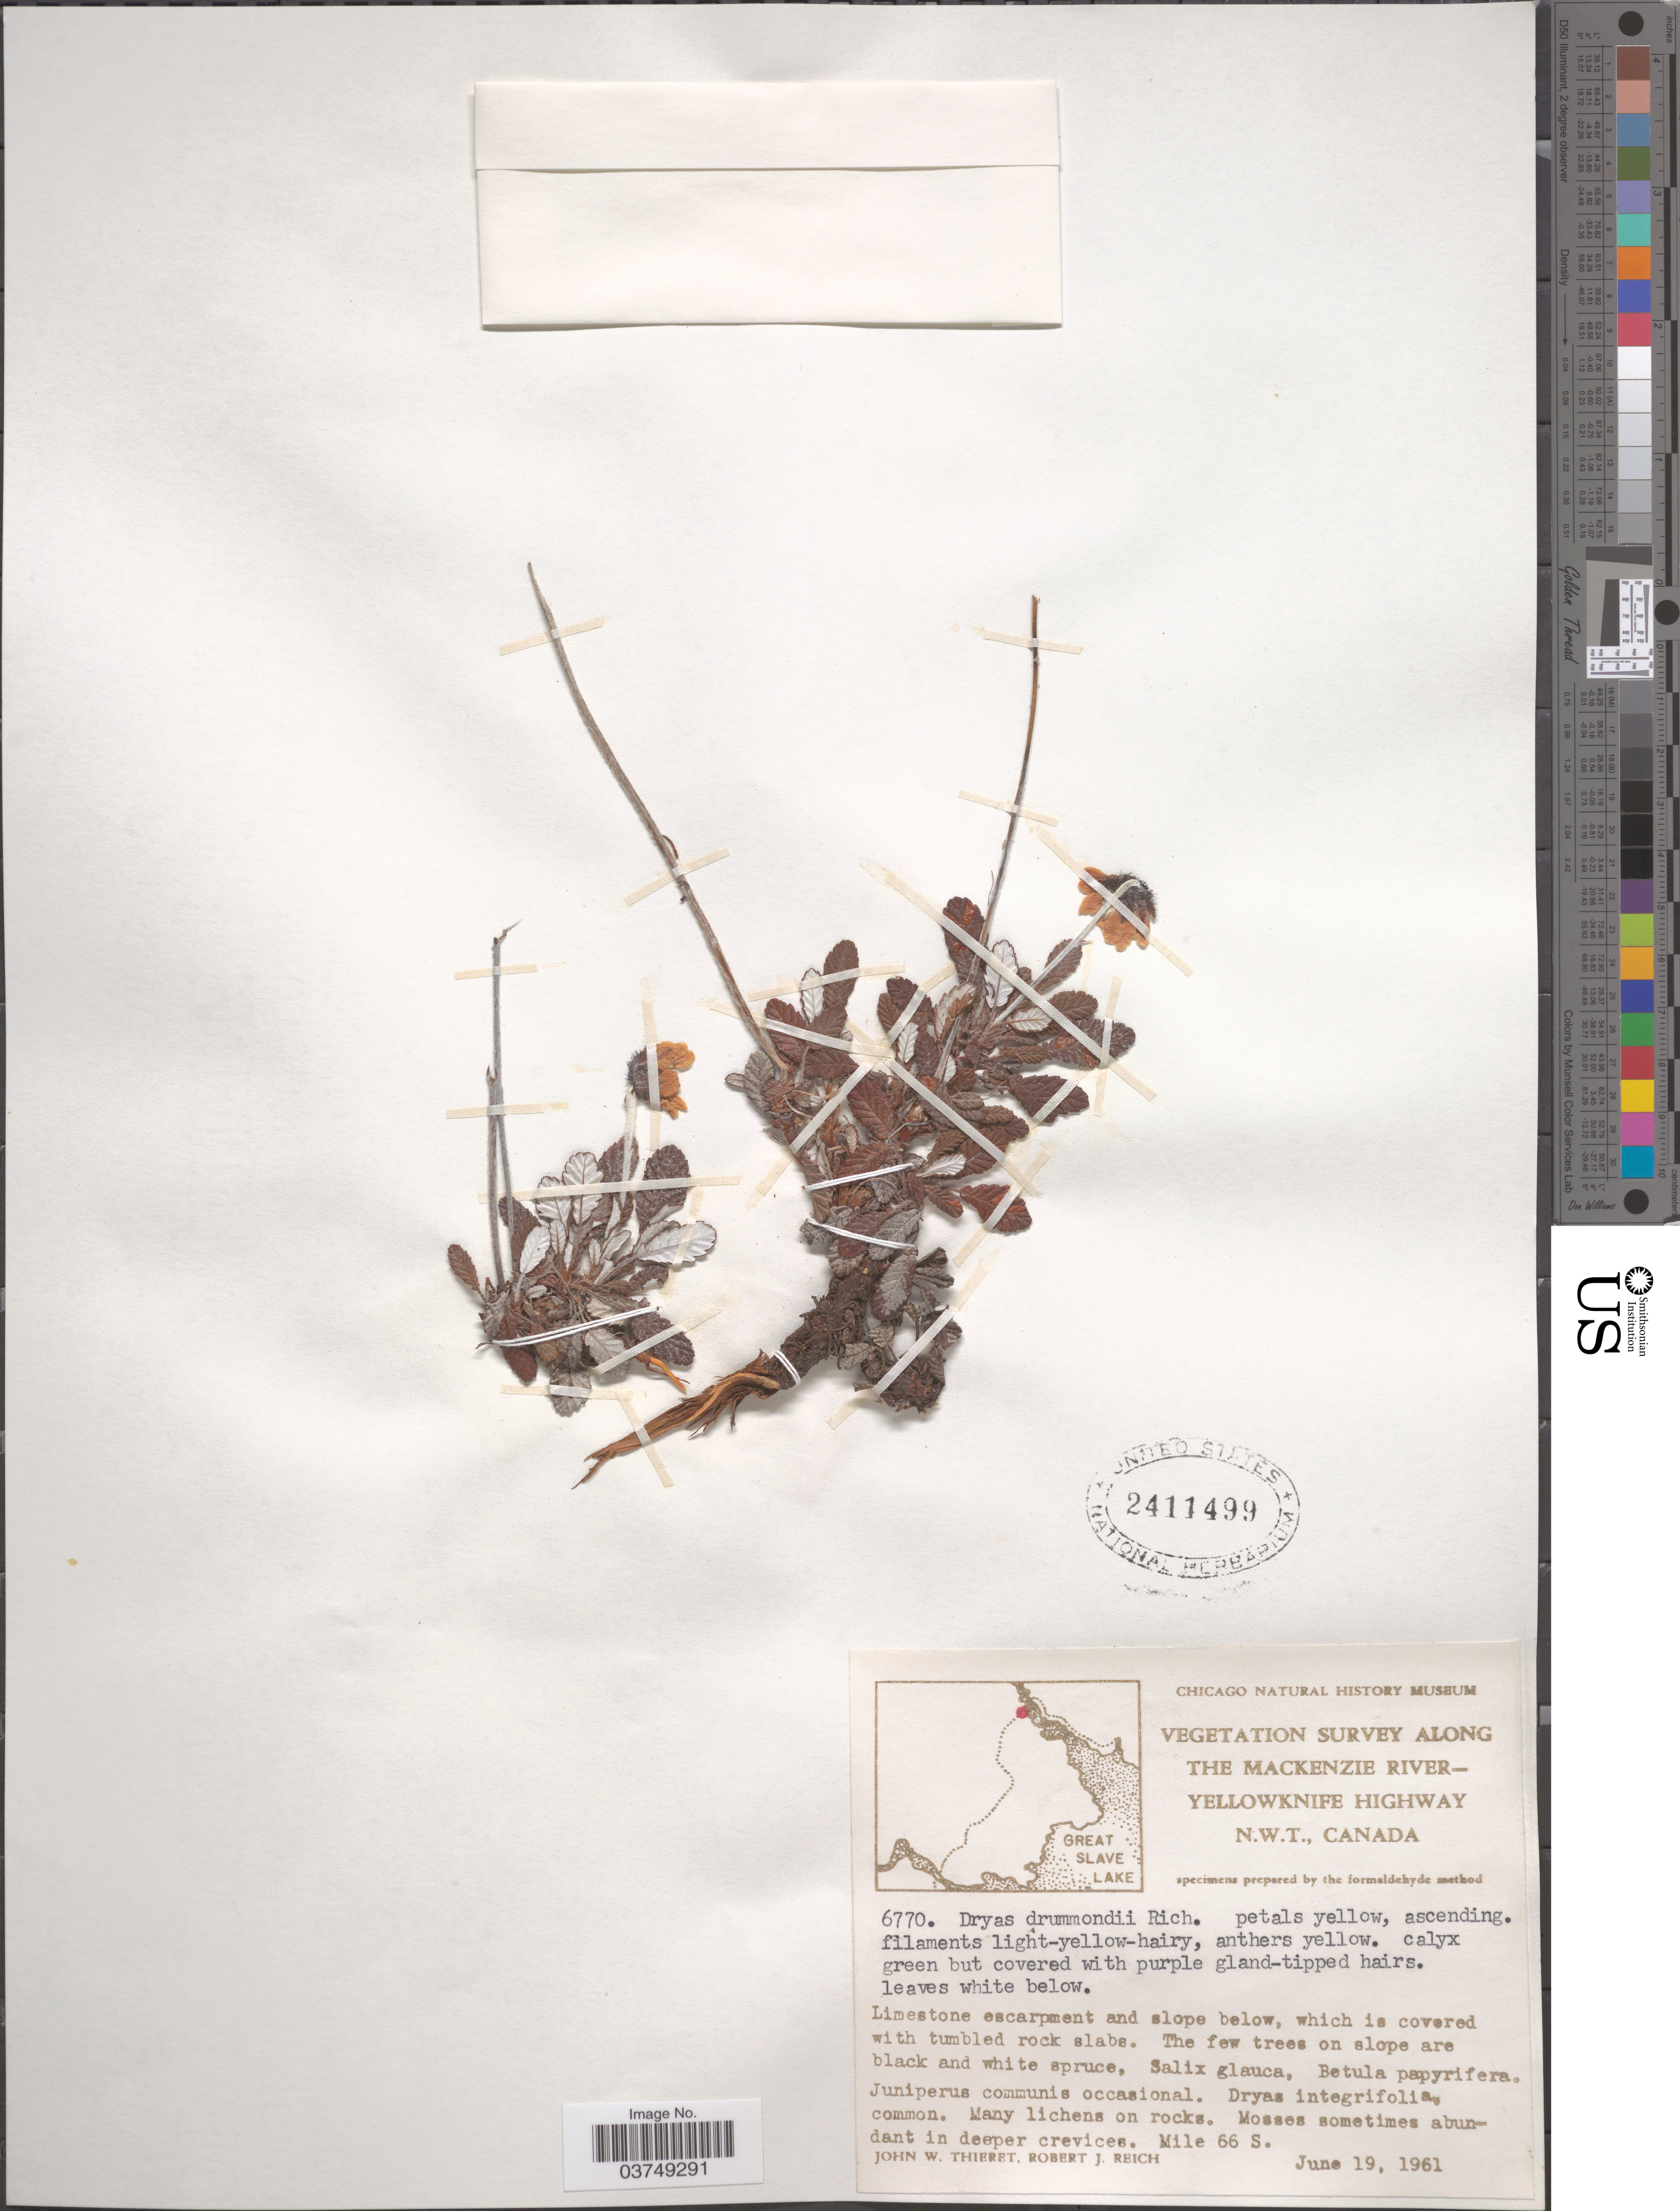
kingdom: Plantae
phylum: Tracheophyta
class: Magnoliopsida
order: Rosales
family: Rosaceae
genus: Dryas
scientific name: Dryas drummondii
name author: Hook. & Richardson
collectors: J. W. Thieret & R. Reich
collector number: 6770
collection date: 1961-06-19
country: Canada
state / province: Northwest Territories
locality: Along the Mackenzie River-Yellowknife Highway. Mile 66 S.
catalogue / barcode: US 2411499